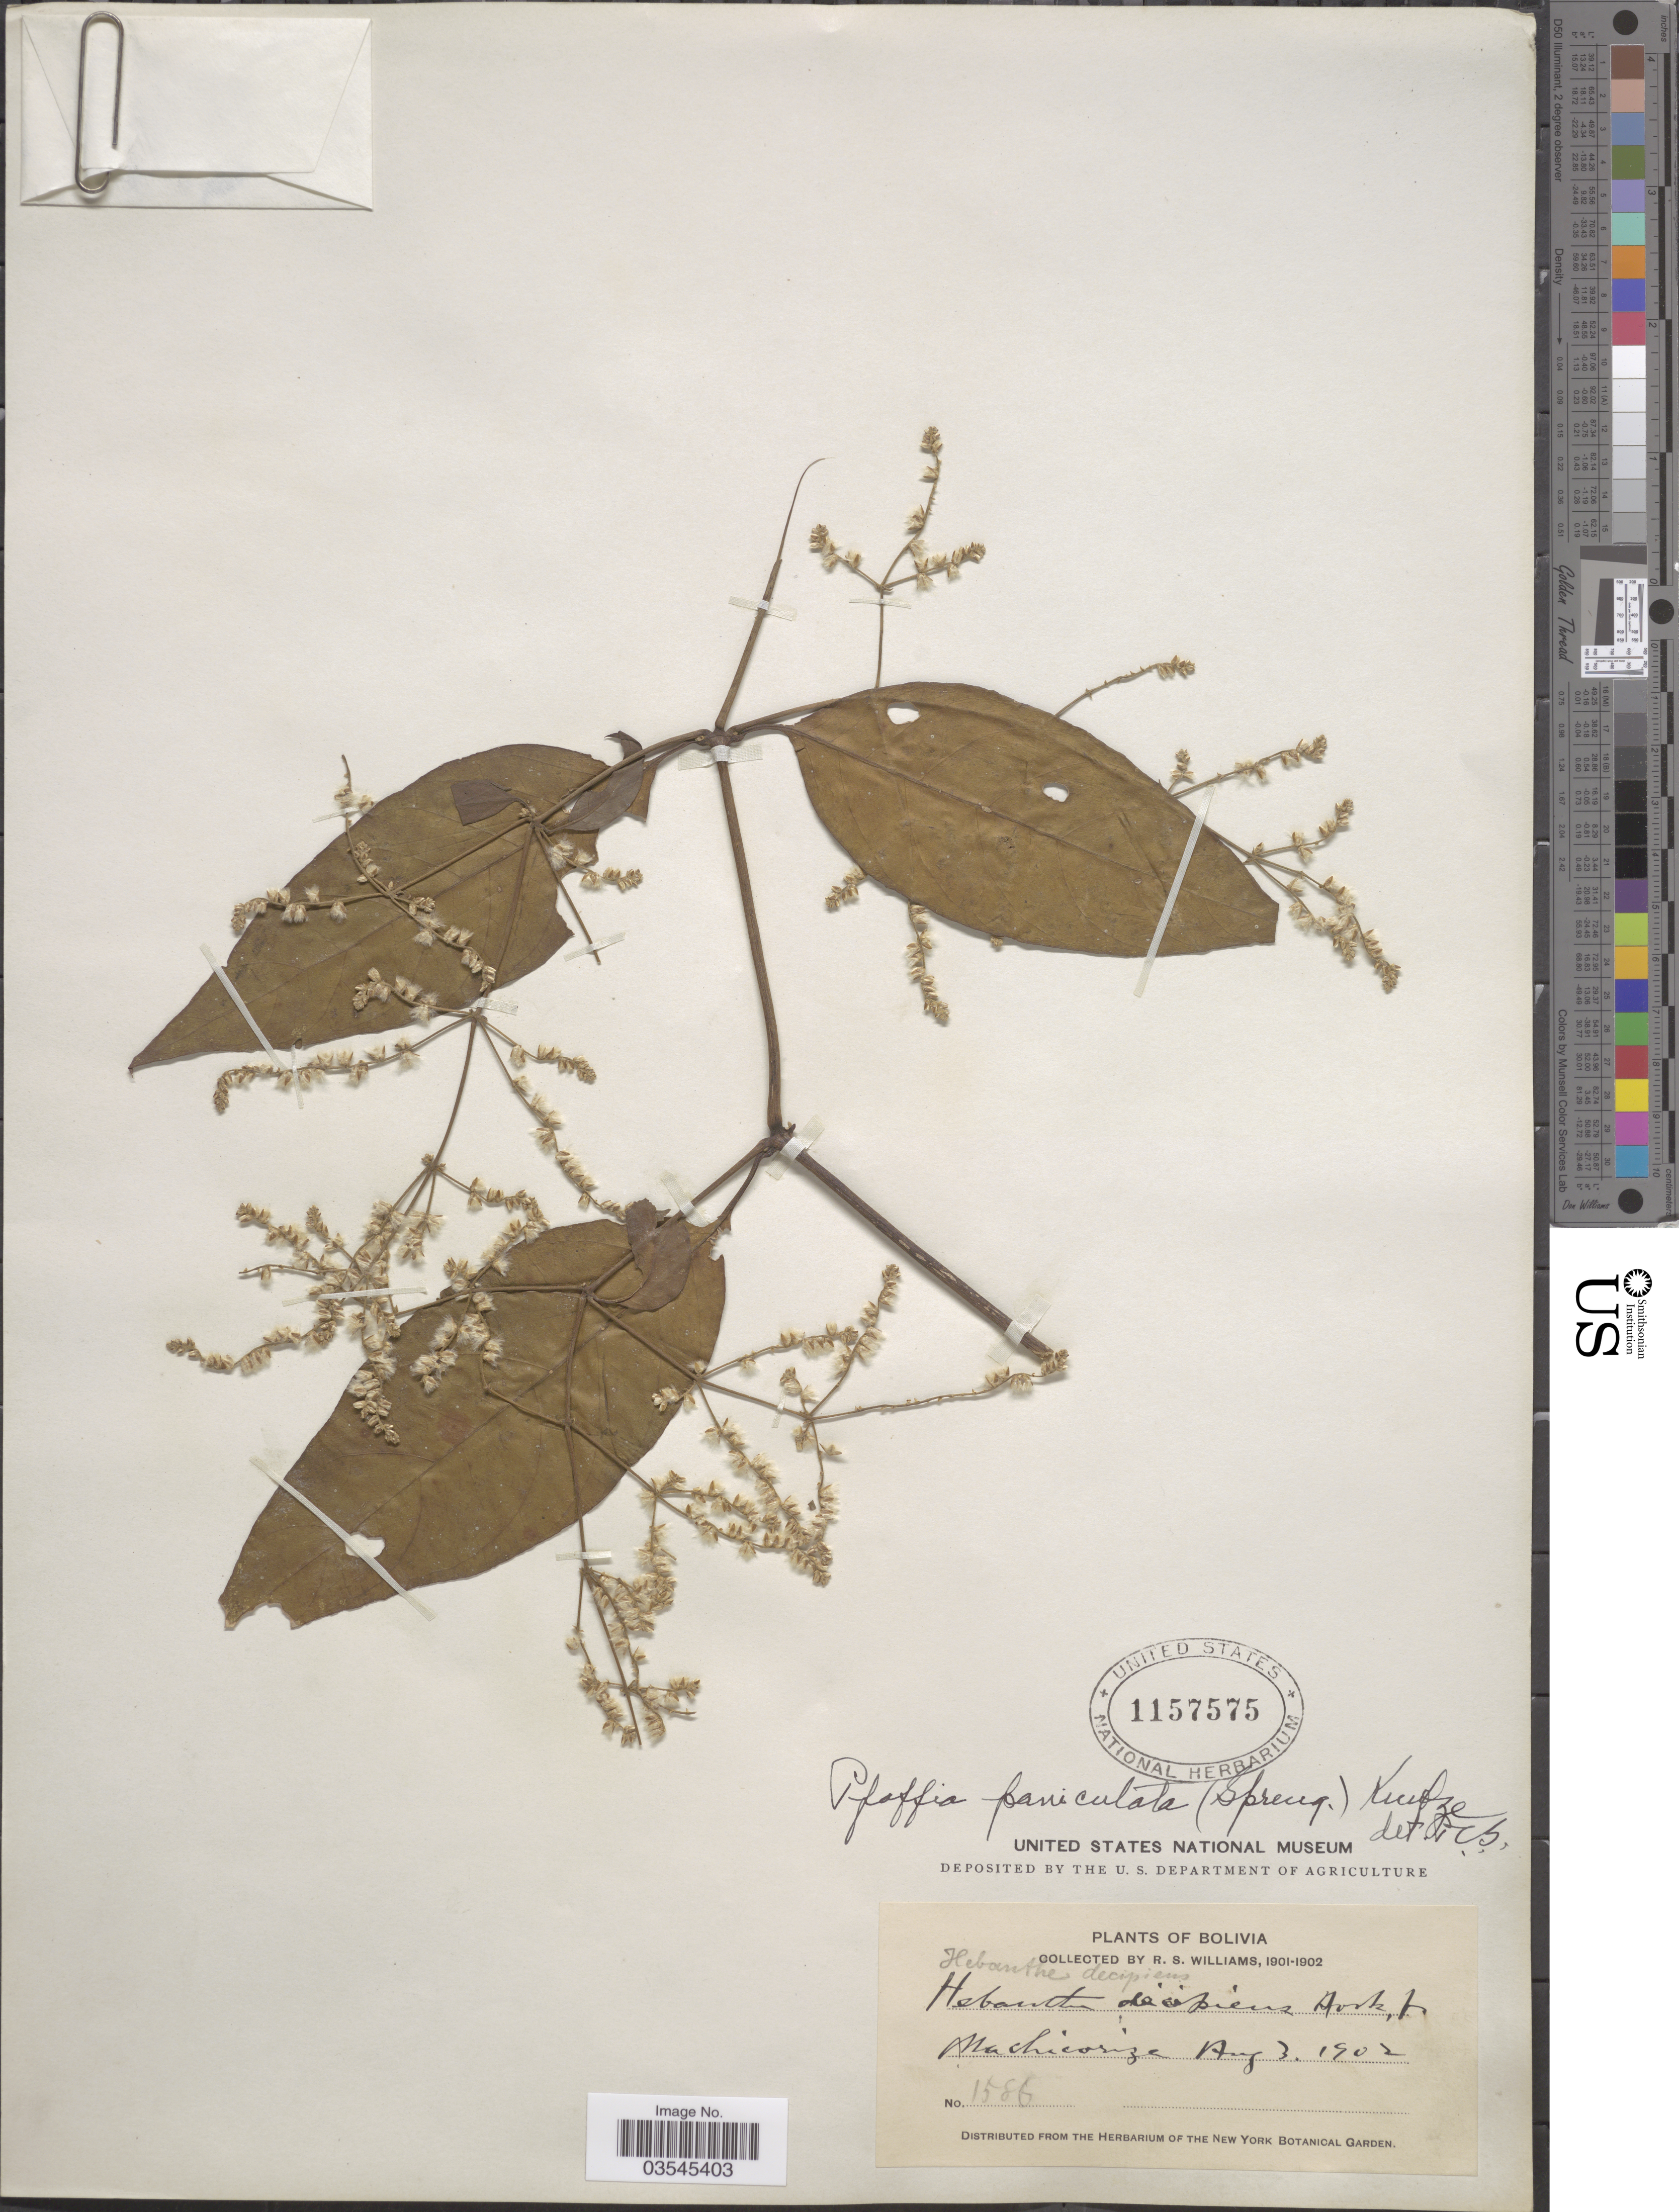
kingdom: Plantae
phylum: Tracheophyta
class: Magnoliopsida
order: Caryophyllales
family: Amaranthaceae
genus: Pfaffia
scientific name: Pfaffia paniculata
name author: (Mart.) Kuntze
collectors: R. S. Williams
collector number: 1586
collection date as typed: Aug. 3, 1902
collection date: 1902-08-03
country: Bolivia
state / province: La Paz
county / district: Franz Tamayo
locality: Machichorisa (near Aten)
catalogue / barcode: US 1157575